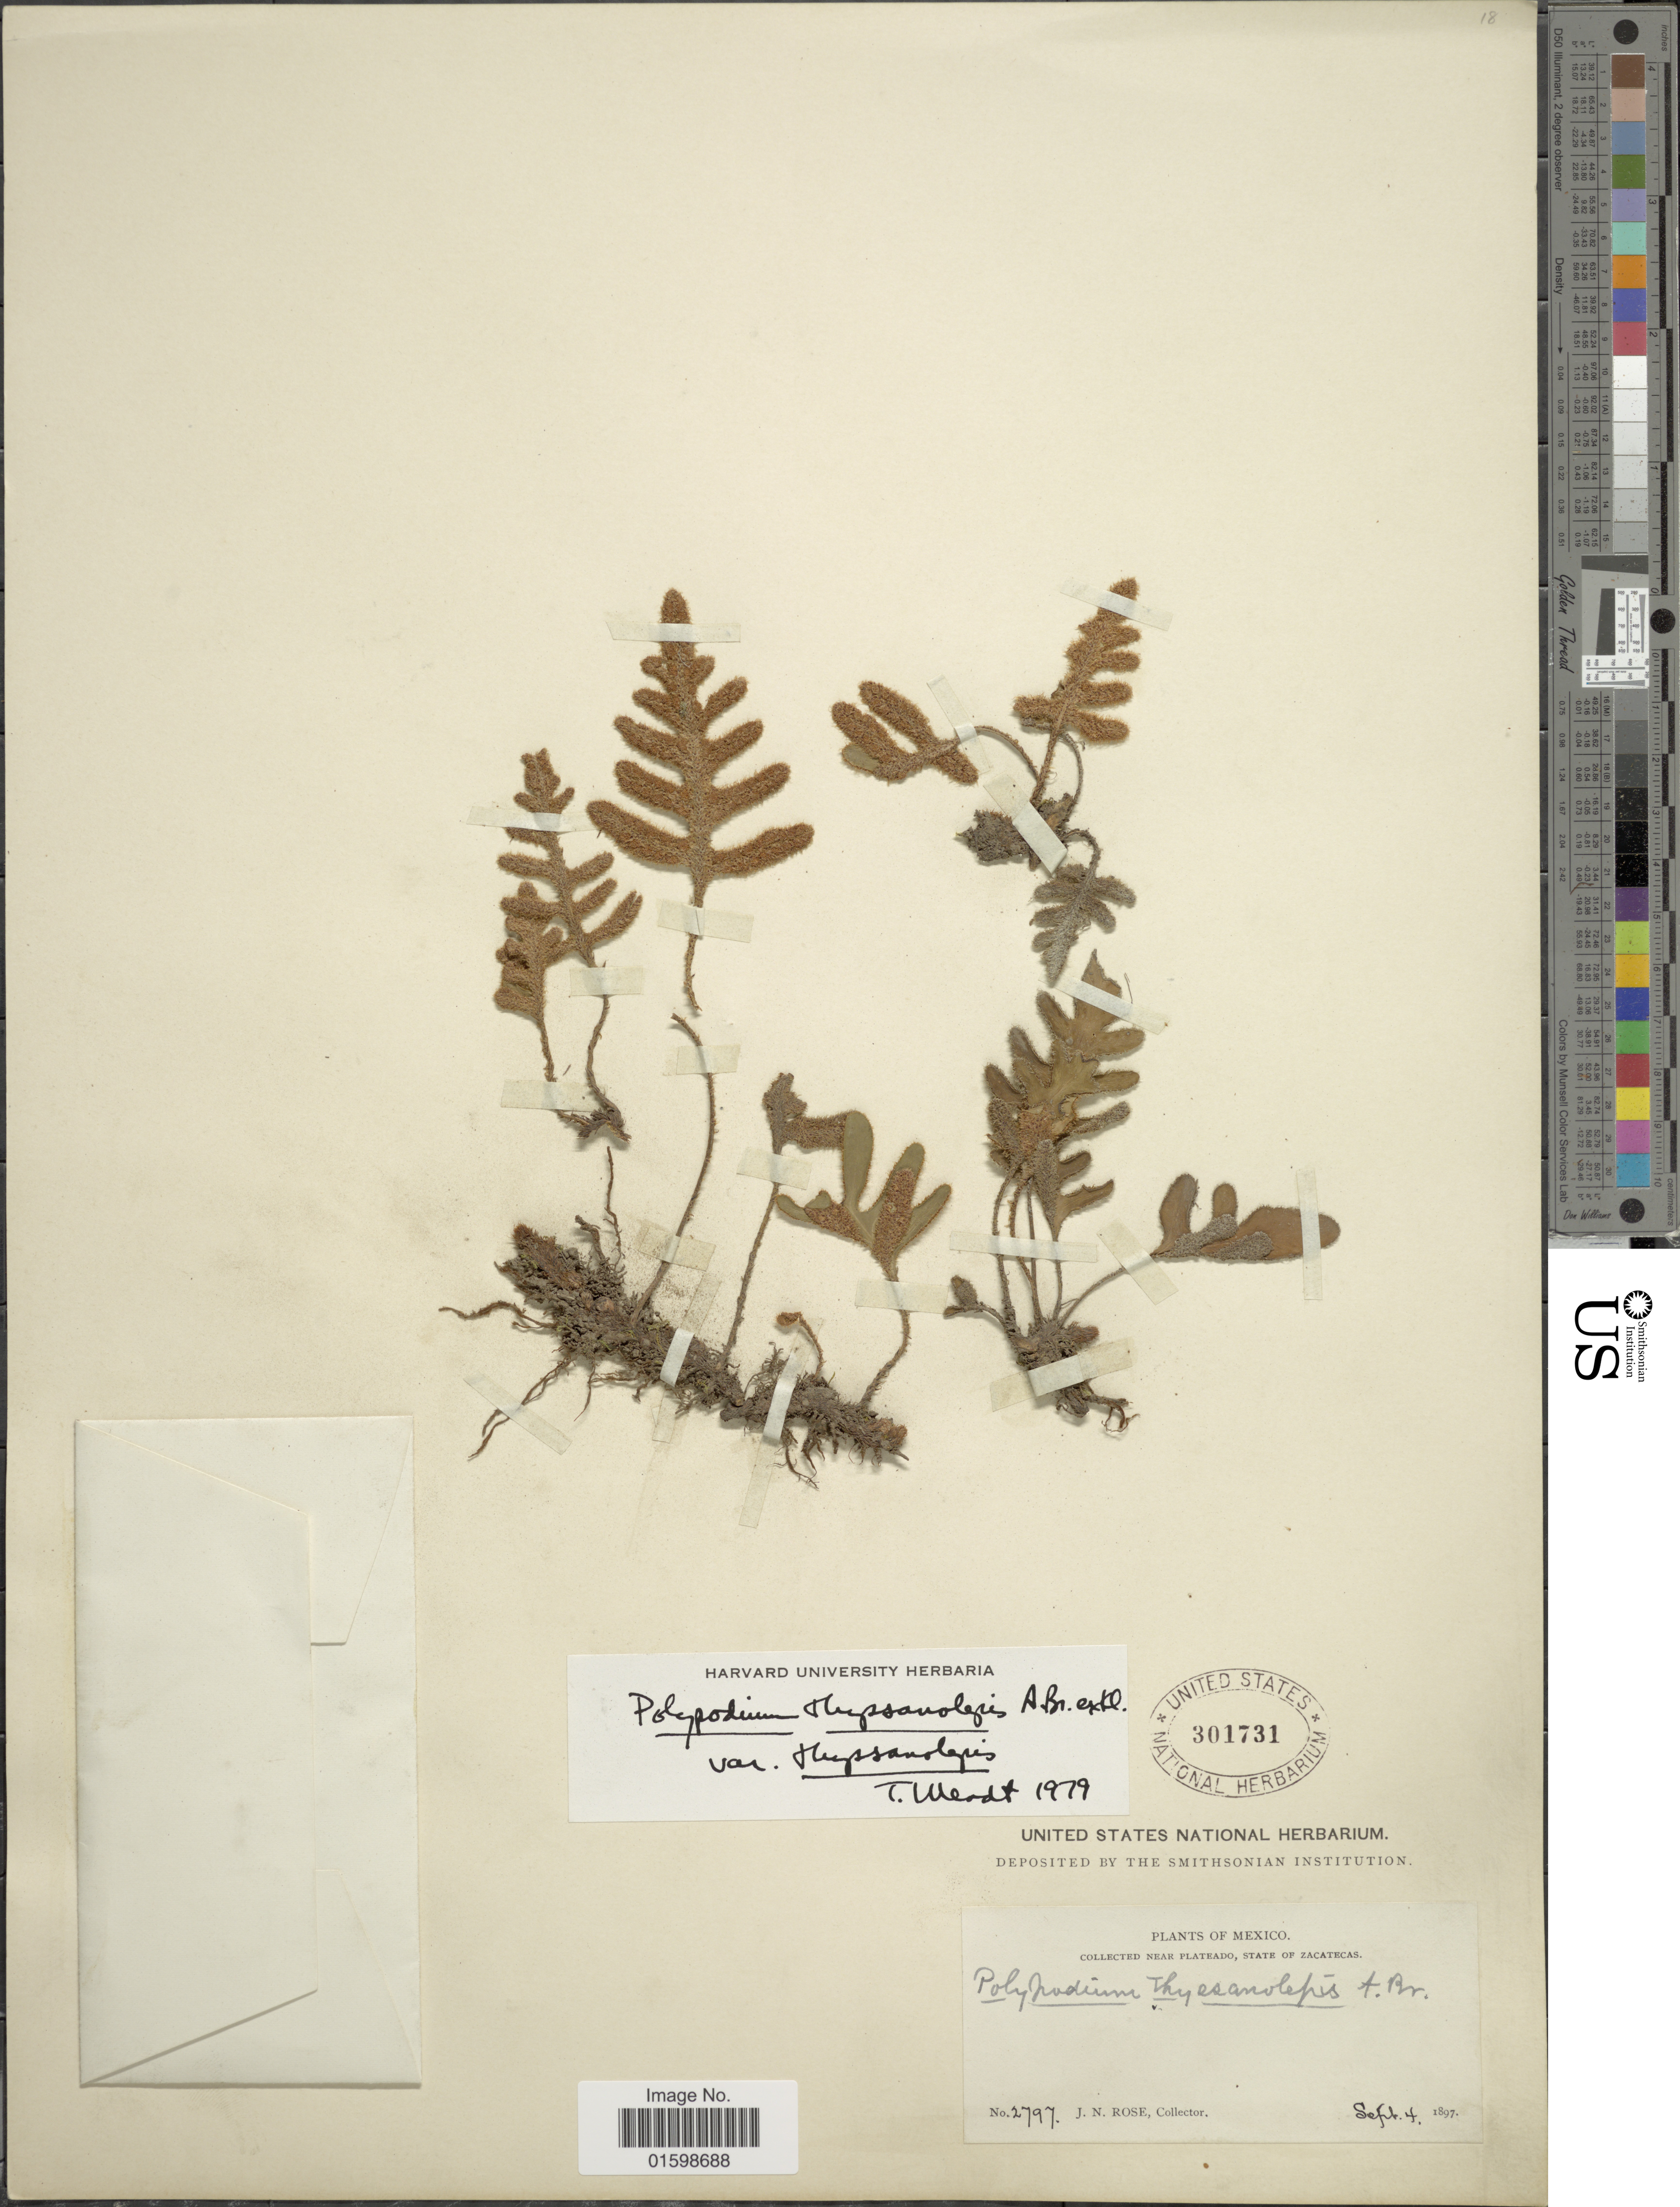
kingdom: Plantae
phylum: Tracheophyta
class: Polypodiopsida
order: Polypodiales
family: Polypodiaceae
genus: Pleopeltis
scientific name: Pleopeltis thyssanolepis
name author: (A. Braun ex Klotzsch) E.G. Andrews & Windham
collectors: J. N. Rose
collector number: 2797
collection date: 1897-09-04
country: Mexico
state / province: Zacatecas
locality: Near Plateado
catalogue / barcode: US 301731